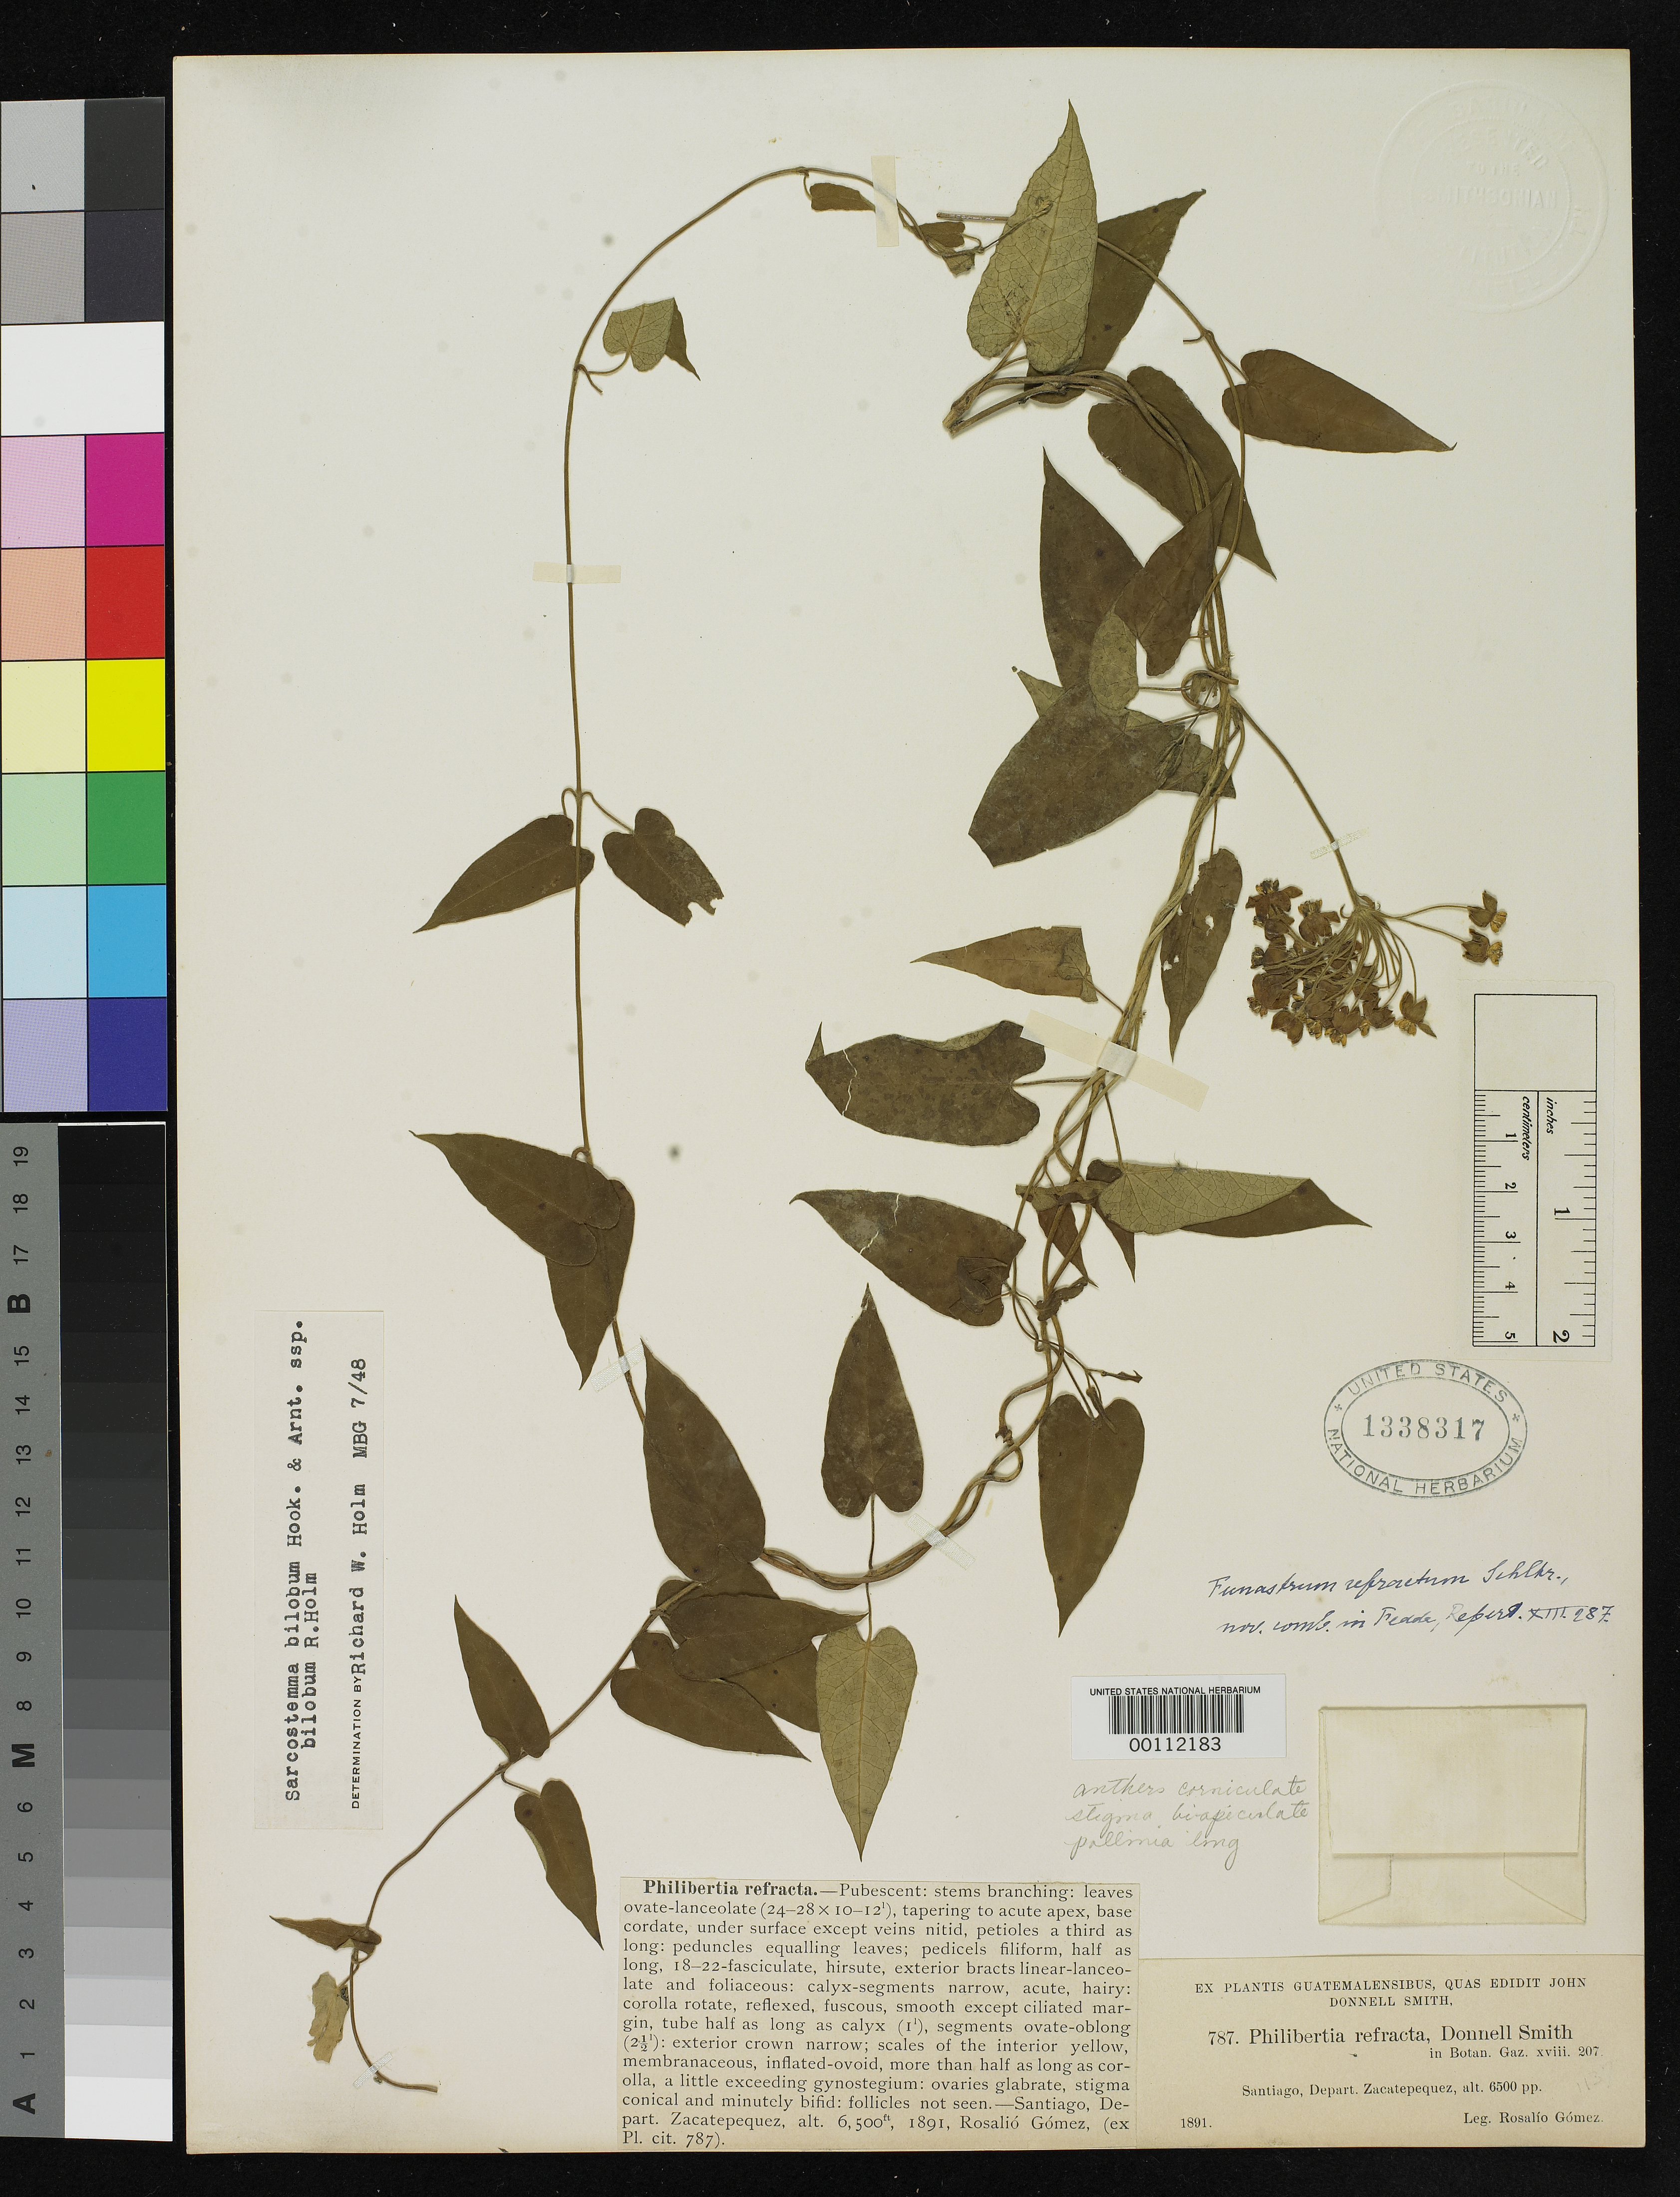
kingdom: Plantae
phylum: Tracheophyta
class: Magnoliopsida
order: Gentianales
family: Apocynaceae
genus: Philibertia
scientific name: Philibertia refracta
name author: Donn. Sm.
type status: Holotype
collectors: R. Gómez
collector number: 787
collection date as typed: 1891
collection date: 1891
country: Guatemala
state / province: Sacatepéquez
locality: Santiago.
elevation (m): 1981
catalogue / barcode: US 1338317